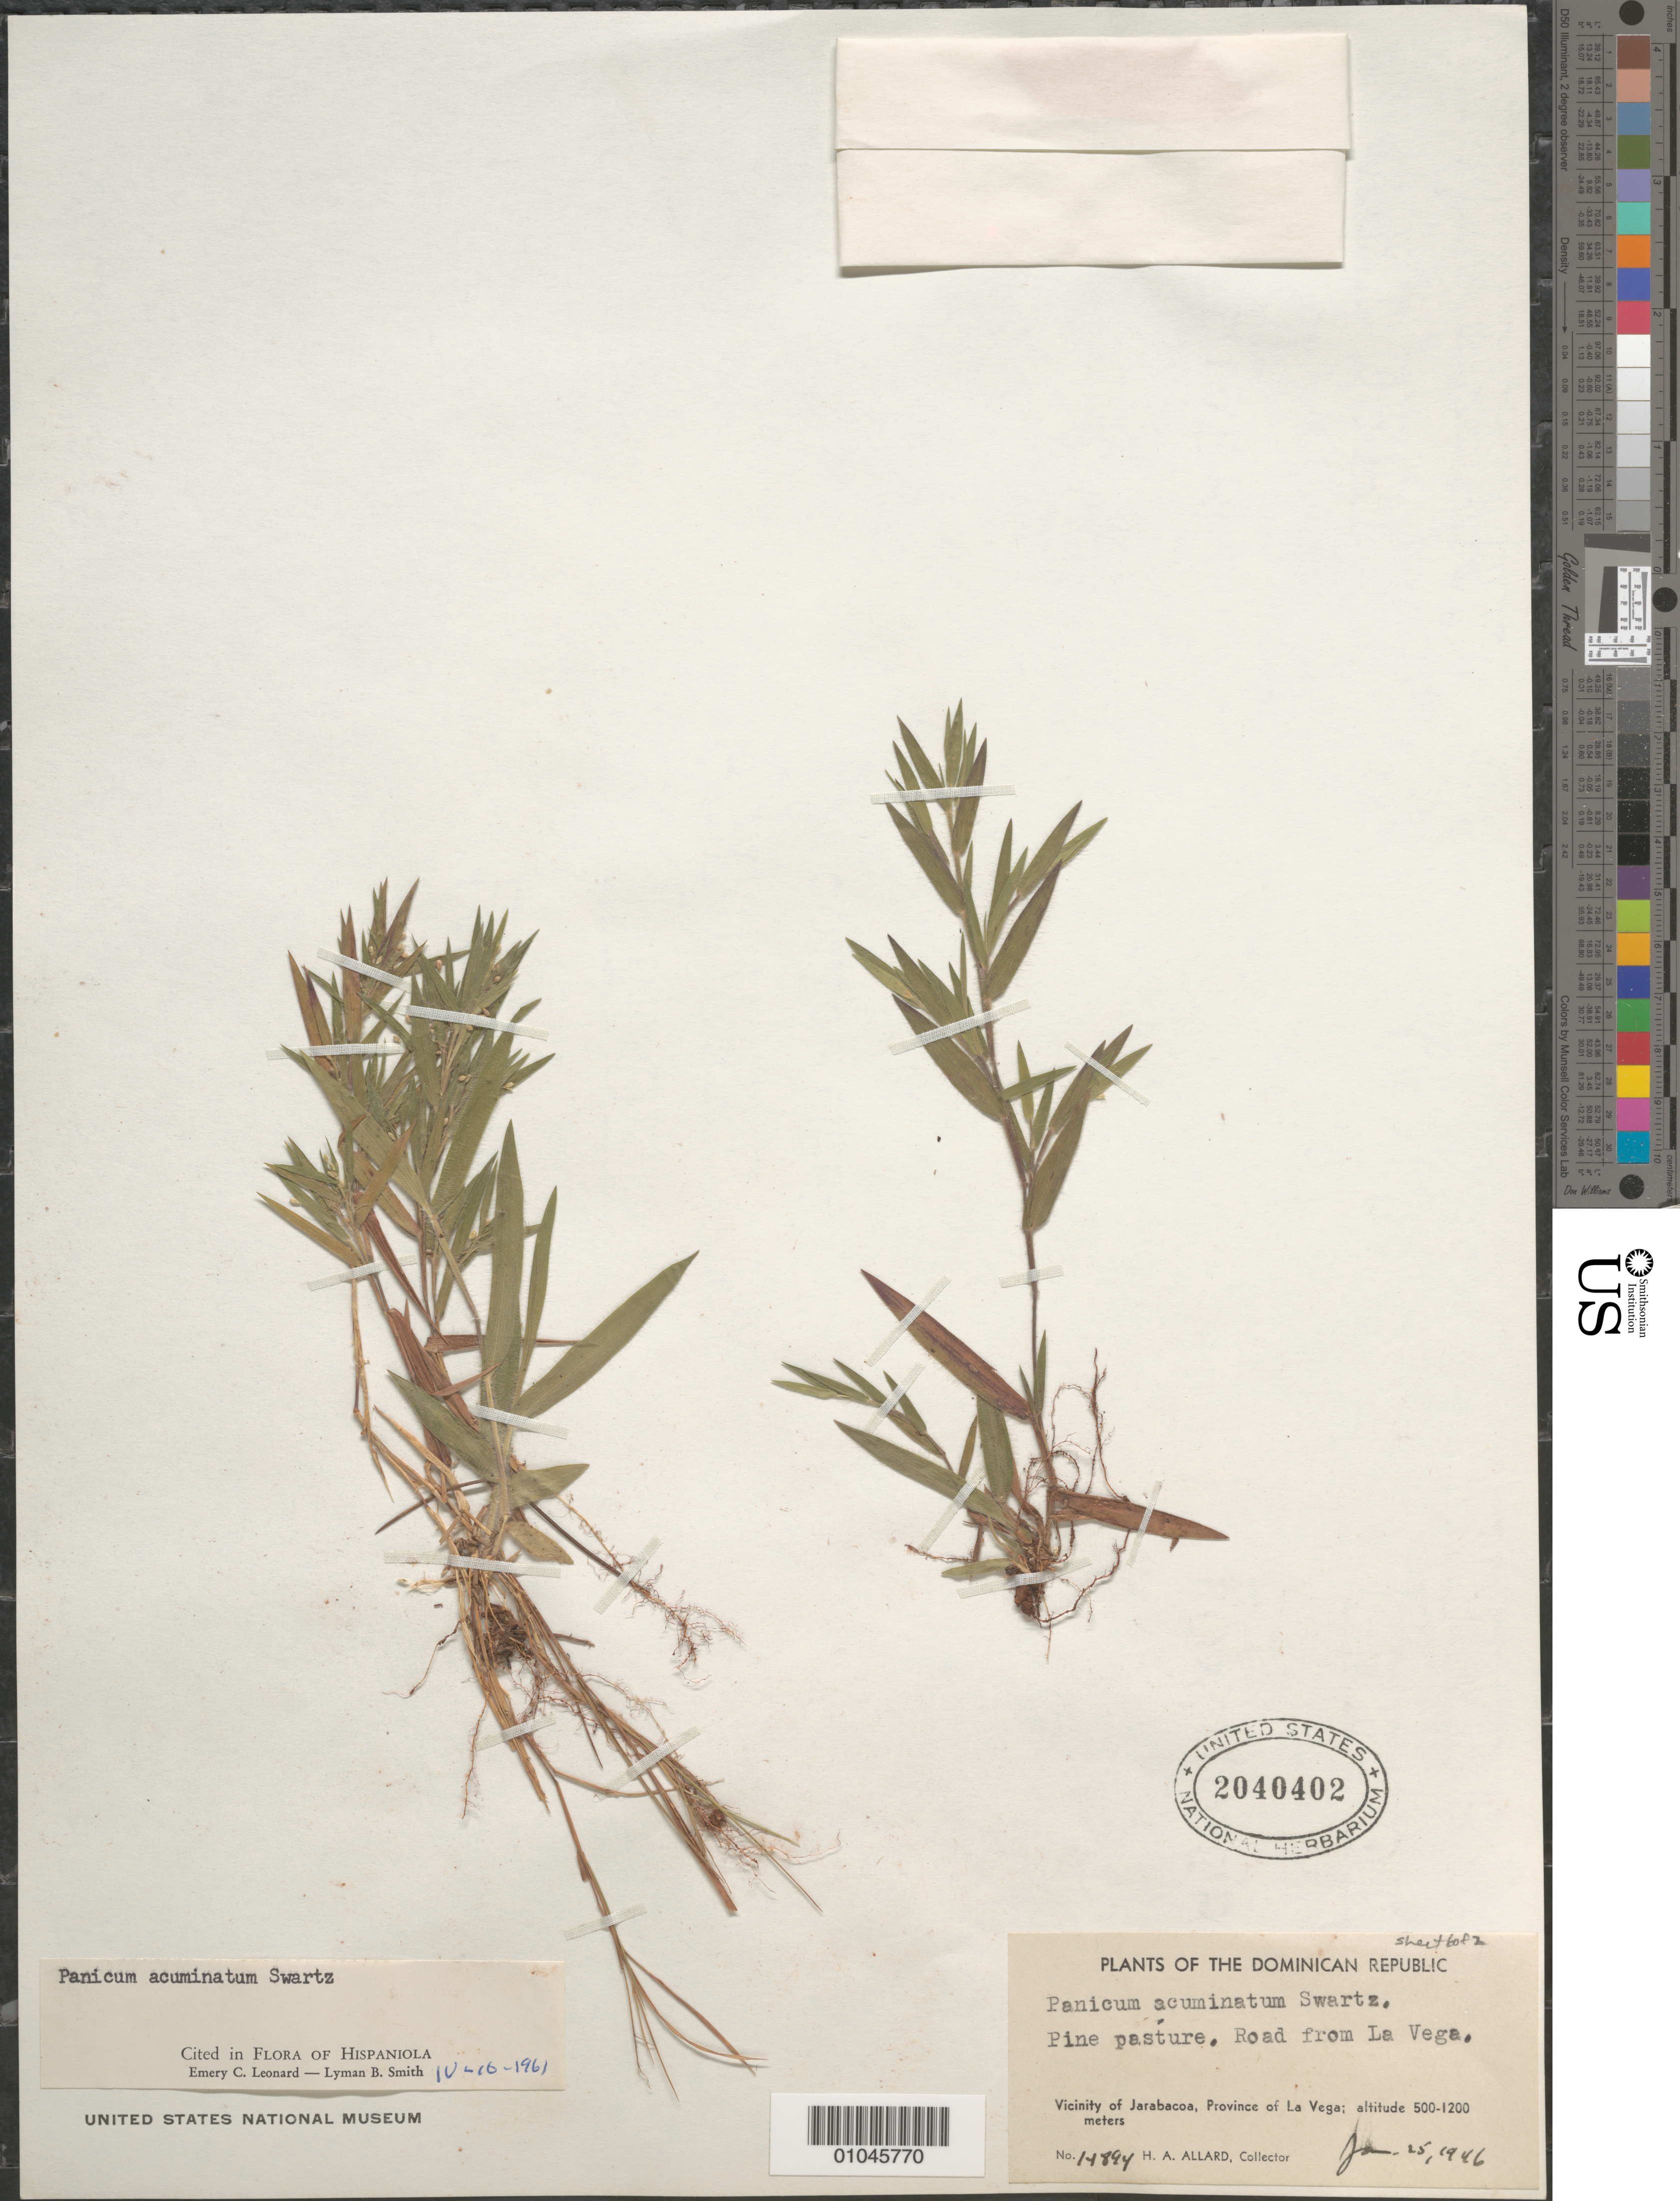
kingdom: Plantae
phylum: Tracheophyta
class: Liliopsida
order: Poales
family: Poaceae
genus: Panicum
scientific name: Panicum acuminatum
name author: Sw.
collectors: H. A. Allard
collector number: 14884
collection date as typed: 25 Jan 1946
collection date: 1946-01-25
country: Dominican Republic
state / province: La Vega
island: Hispaniola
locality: Pine pasture, road from La Vega. Vicinity of Jarabocoa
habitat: pine pasture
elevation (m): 500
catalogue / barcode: US 2040402